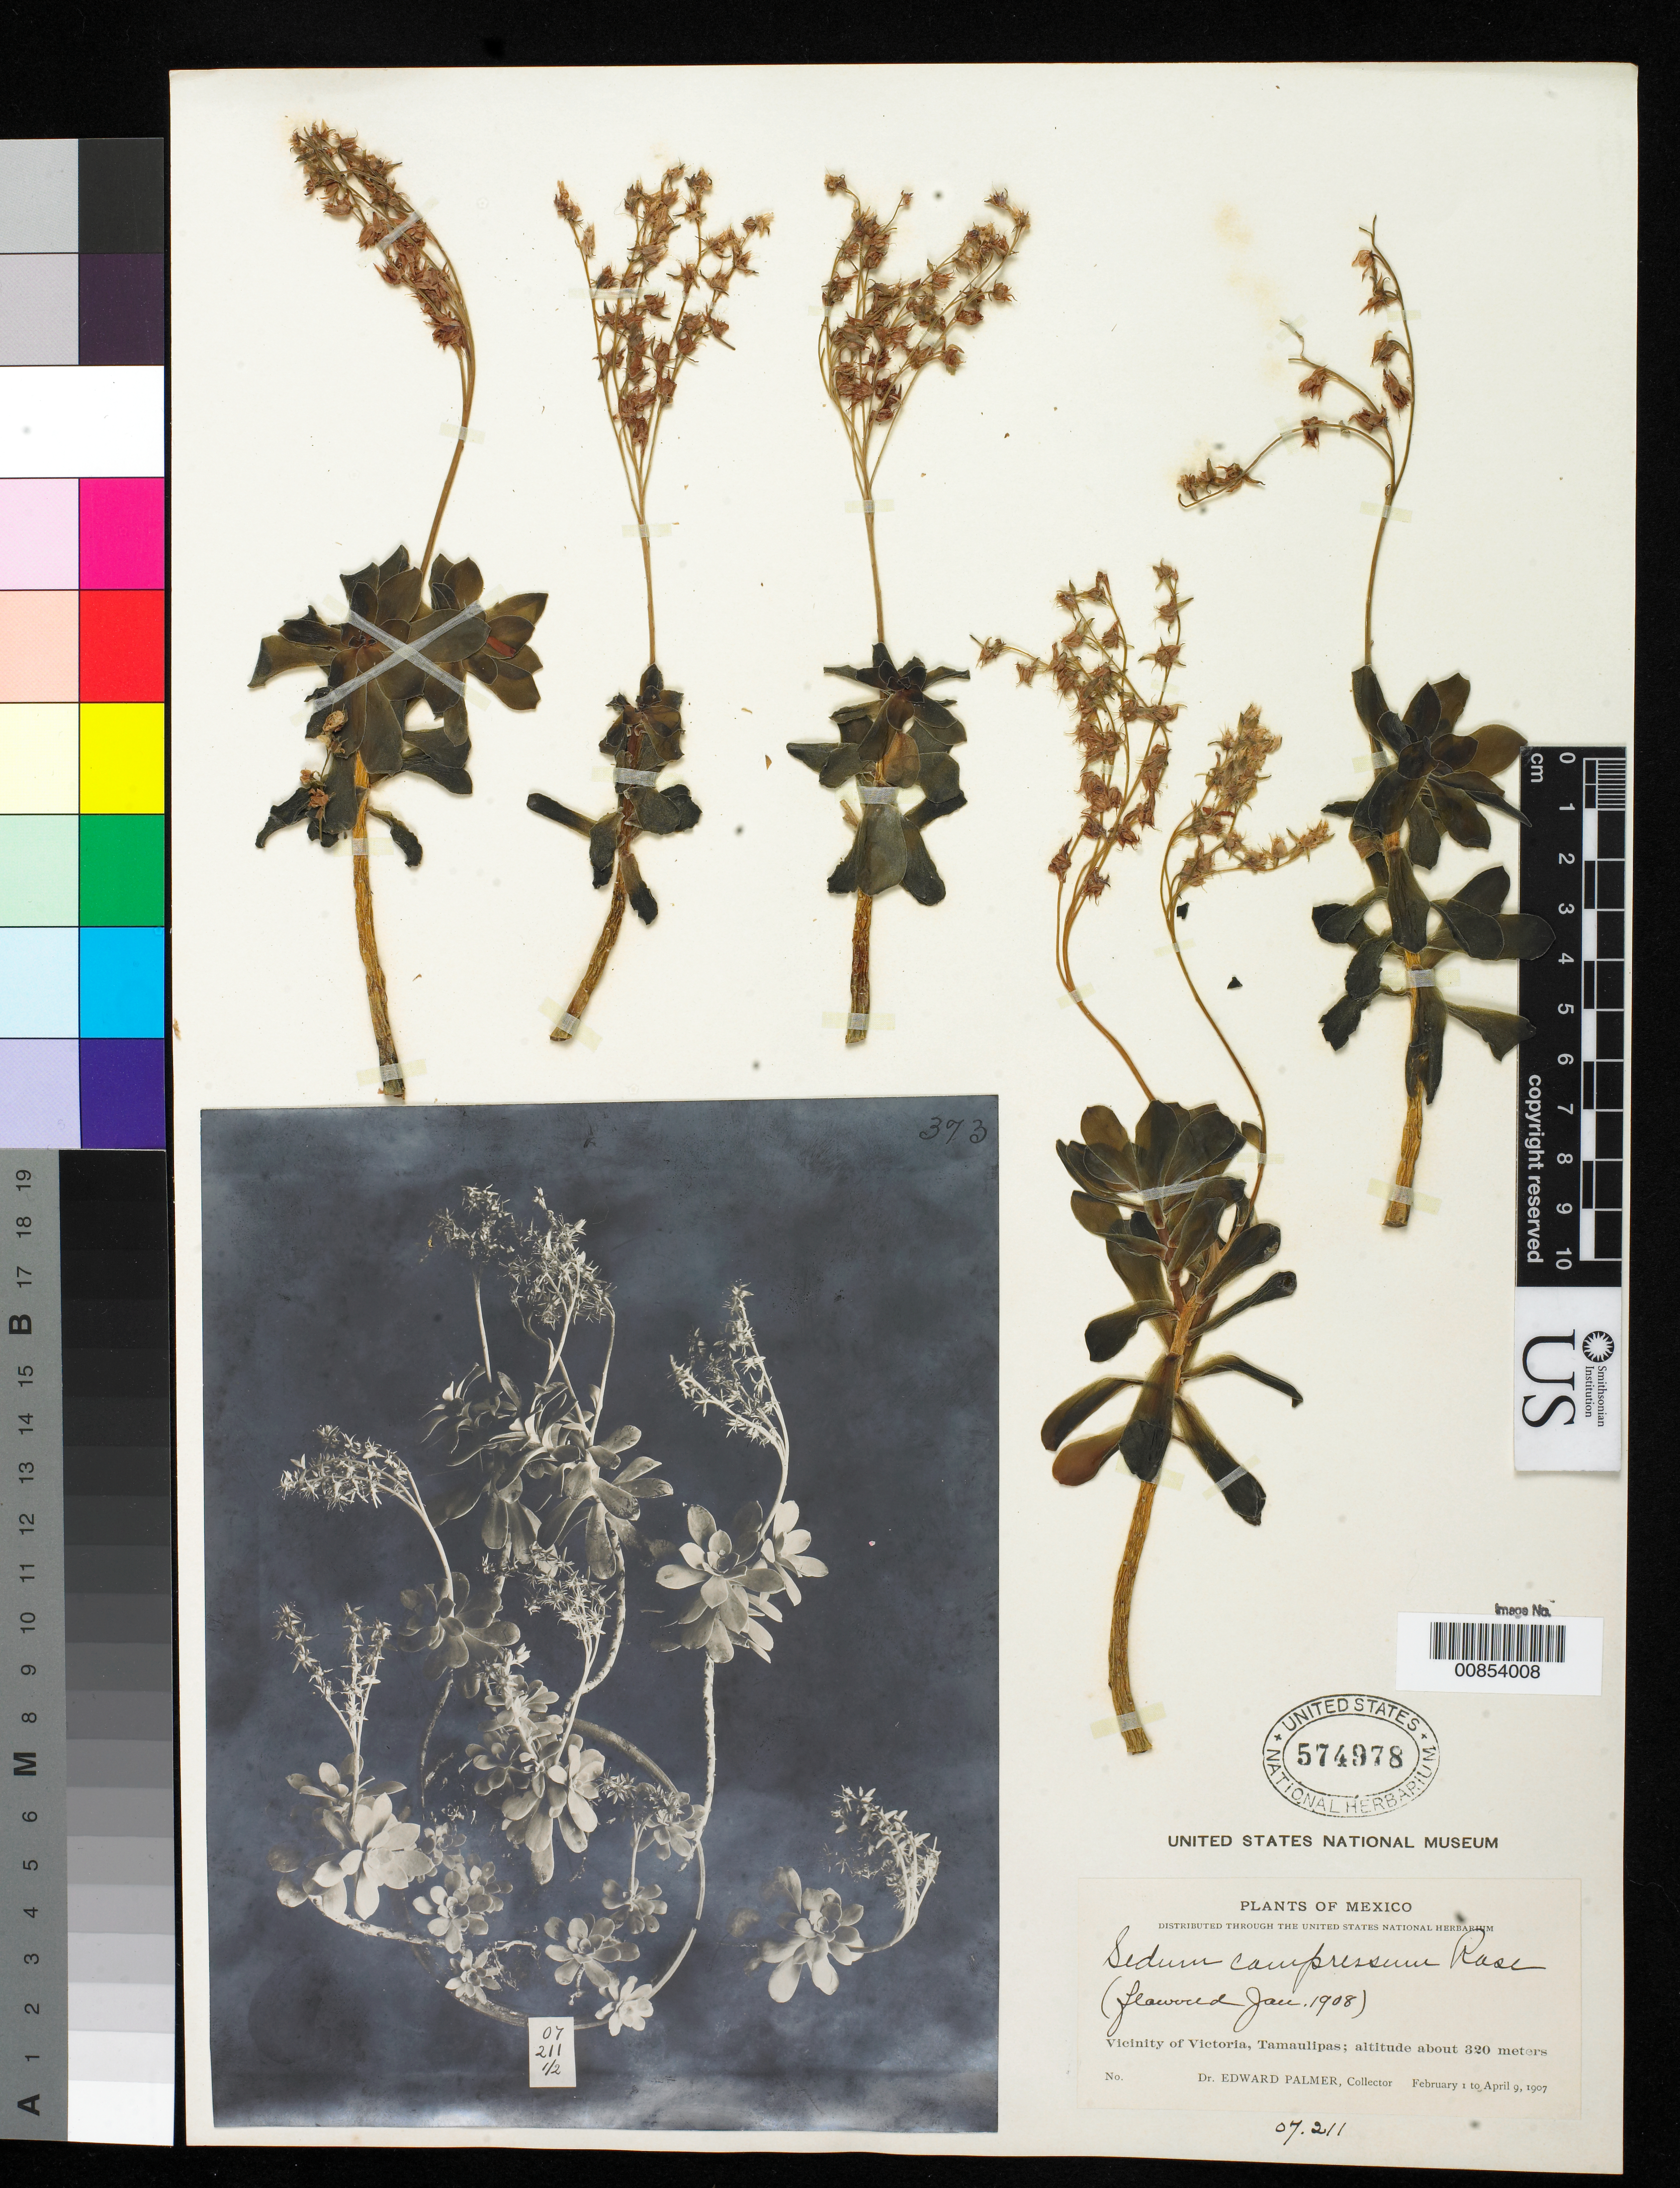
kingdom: Plantae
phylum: Tracheophyta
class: Magnoliopsida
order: Saxifragales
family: Crassulaceae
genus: Sedum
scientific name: Sedum compressum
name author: Rose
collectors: E. Palmer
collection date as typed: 01 Feb 1907 to 09 Apr 1907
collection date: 1907-02-01/1907-04-09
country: Mexico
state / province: Tamaulipas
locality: Vicinity of Victoria.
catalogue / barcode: US 574978